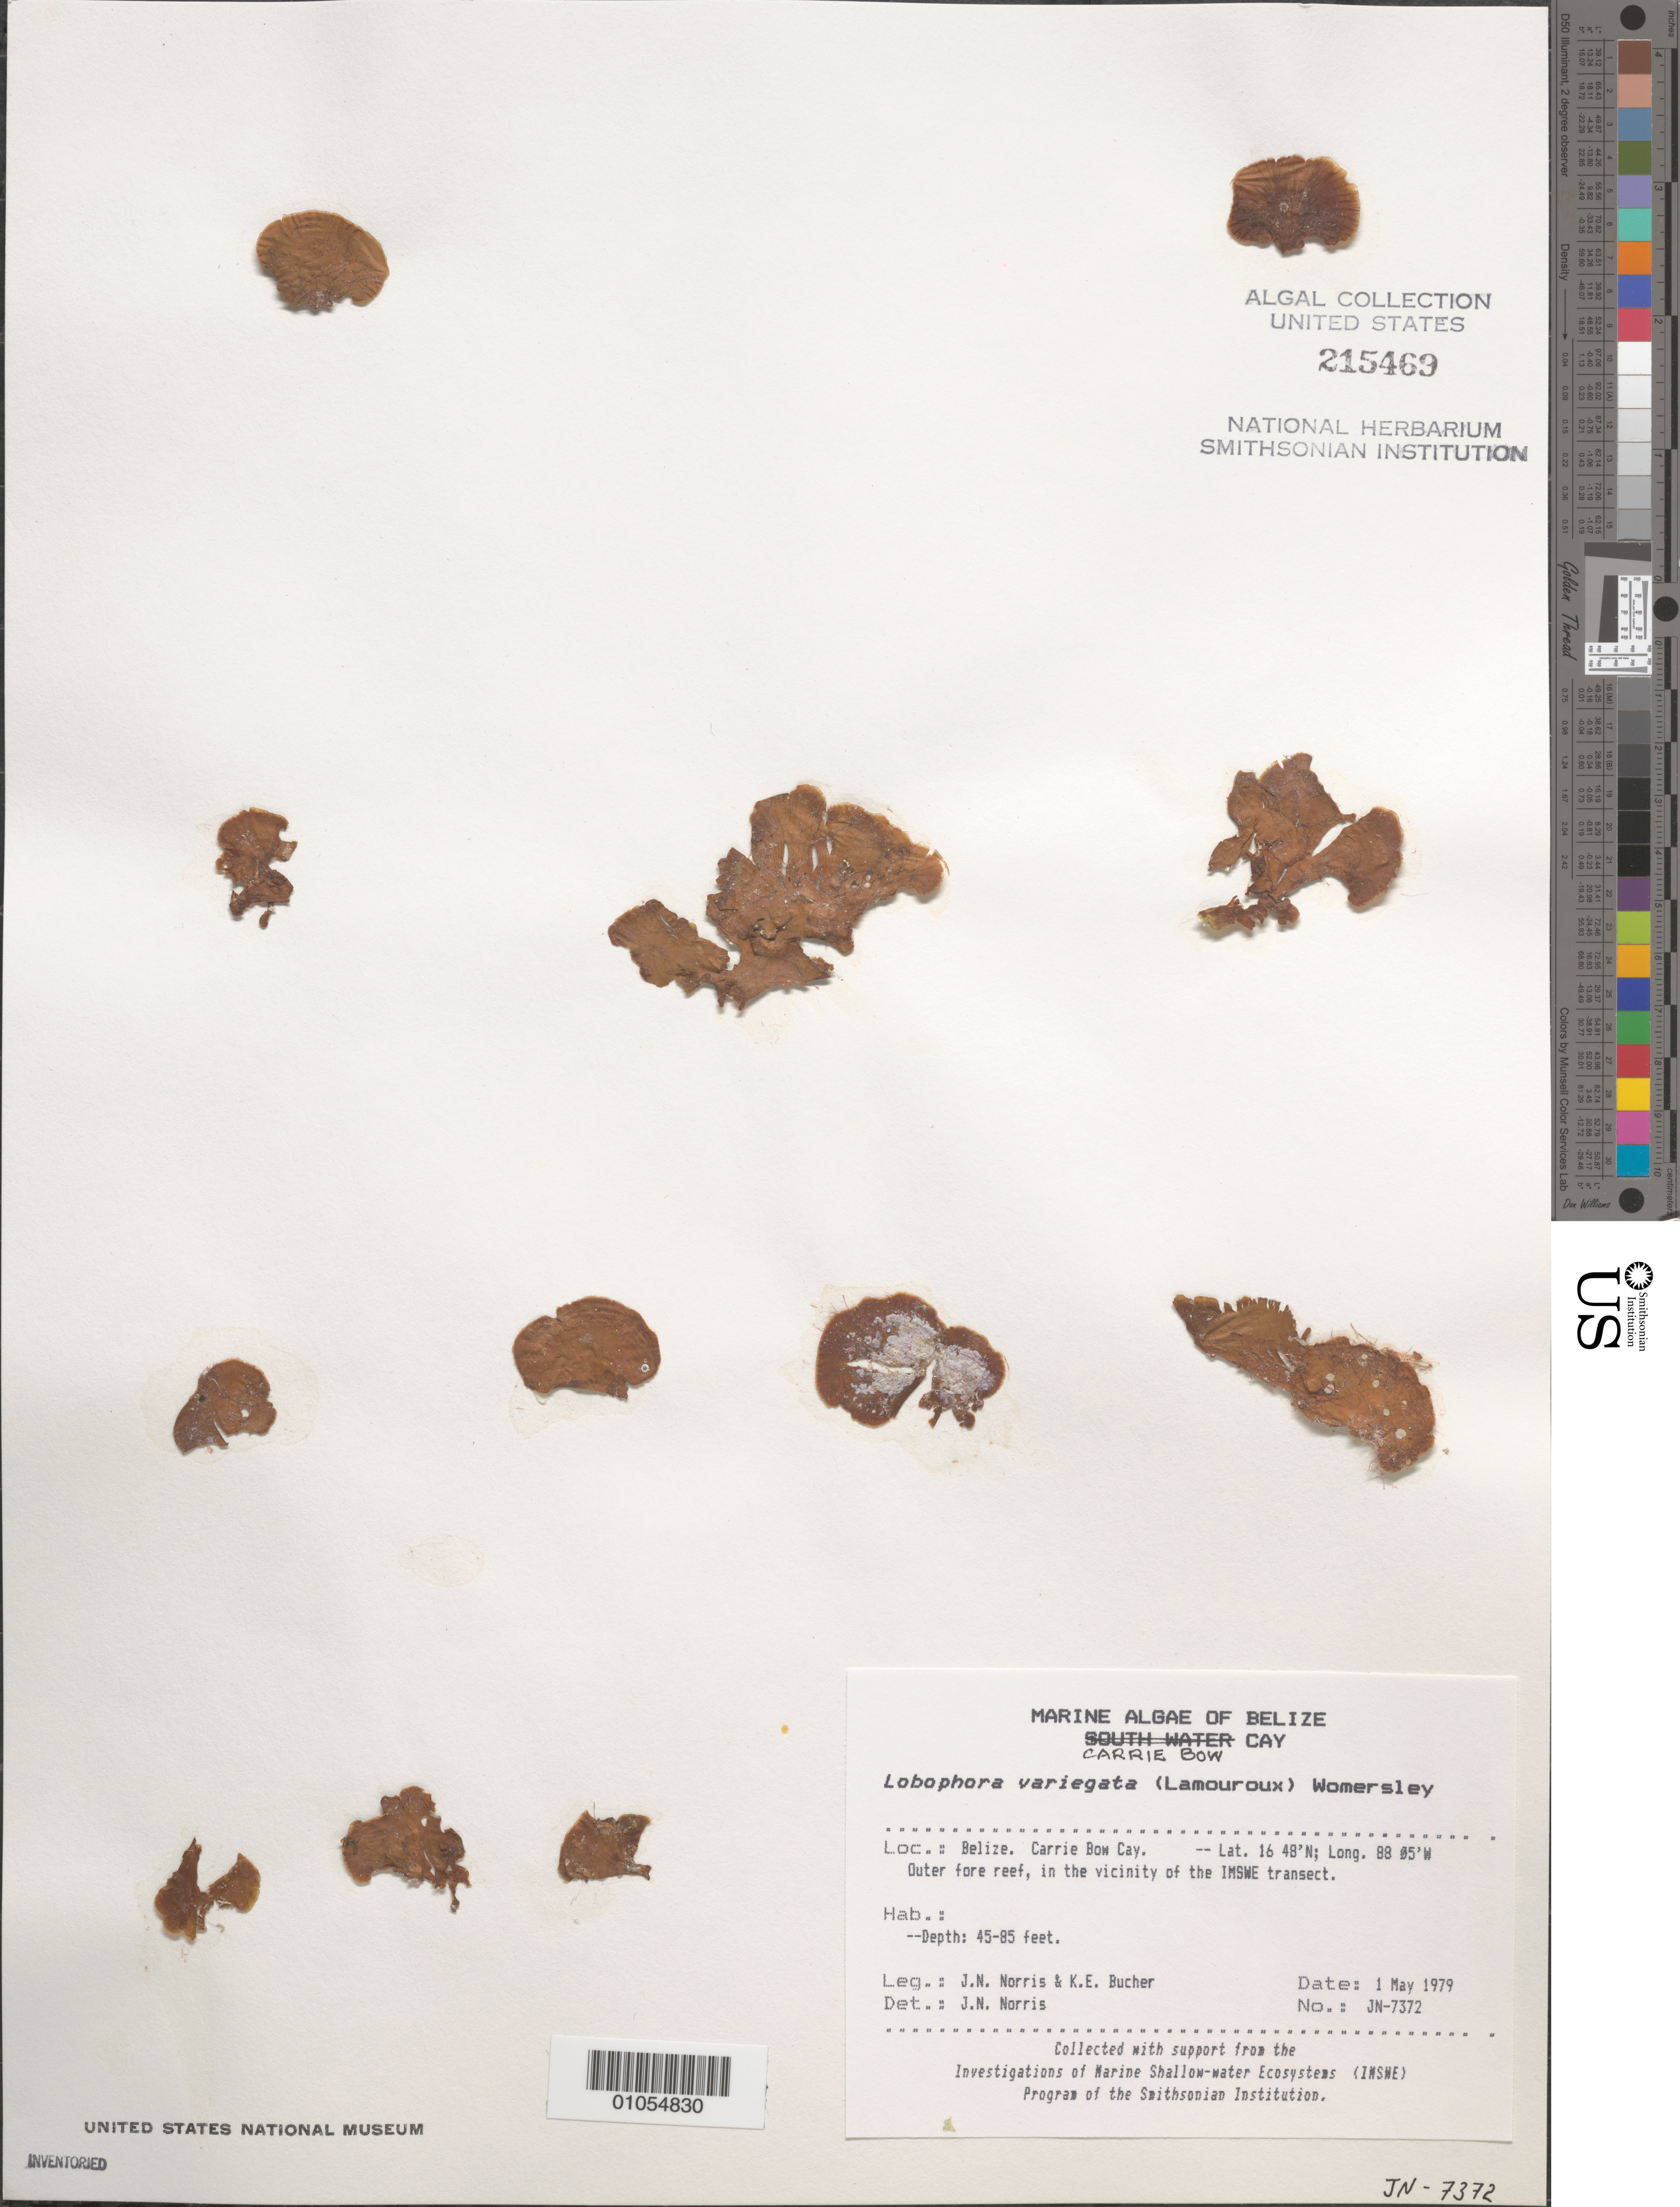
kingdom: Chromista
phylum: Ochrophyta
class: Phaeophyceae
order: Dictyotales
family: Dictyotaceae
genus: Lobophora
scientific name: Lobophora variegata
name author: (J.V.Lamouroux) Womersley & E.C. Oliveira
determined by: Norris, James N.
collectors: J. N. Norris & K. E. Bucher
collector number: JN-7372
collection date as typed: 01 May 1979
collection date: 1979-05-01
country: Belize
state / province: Stann Creek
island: Carrie Bow Cay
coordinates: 16 48'N, 88 05'W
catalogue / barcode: US 215469